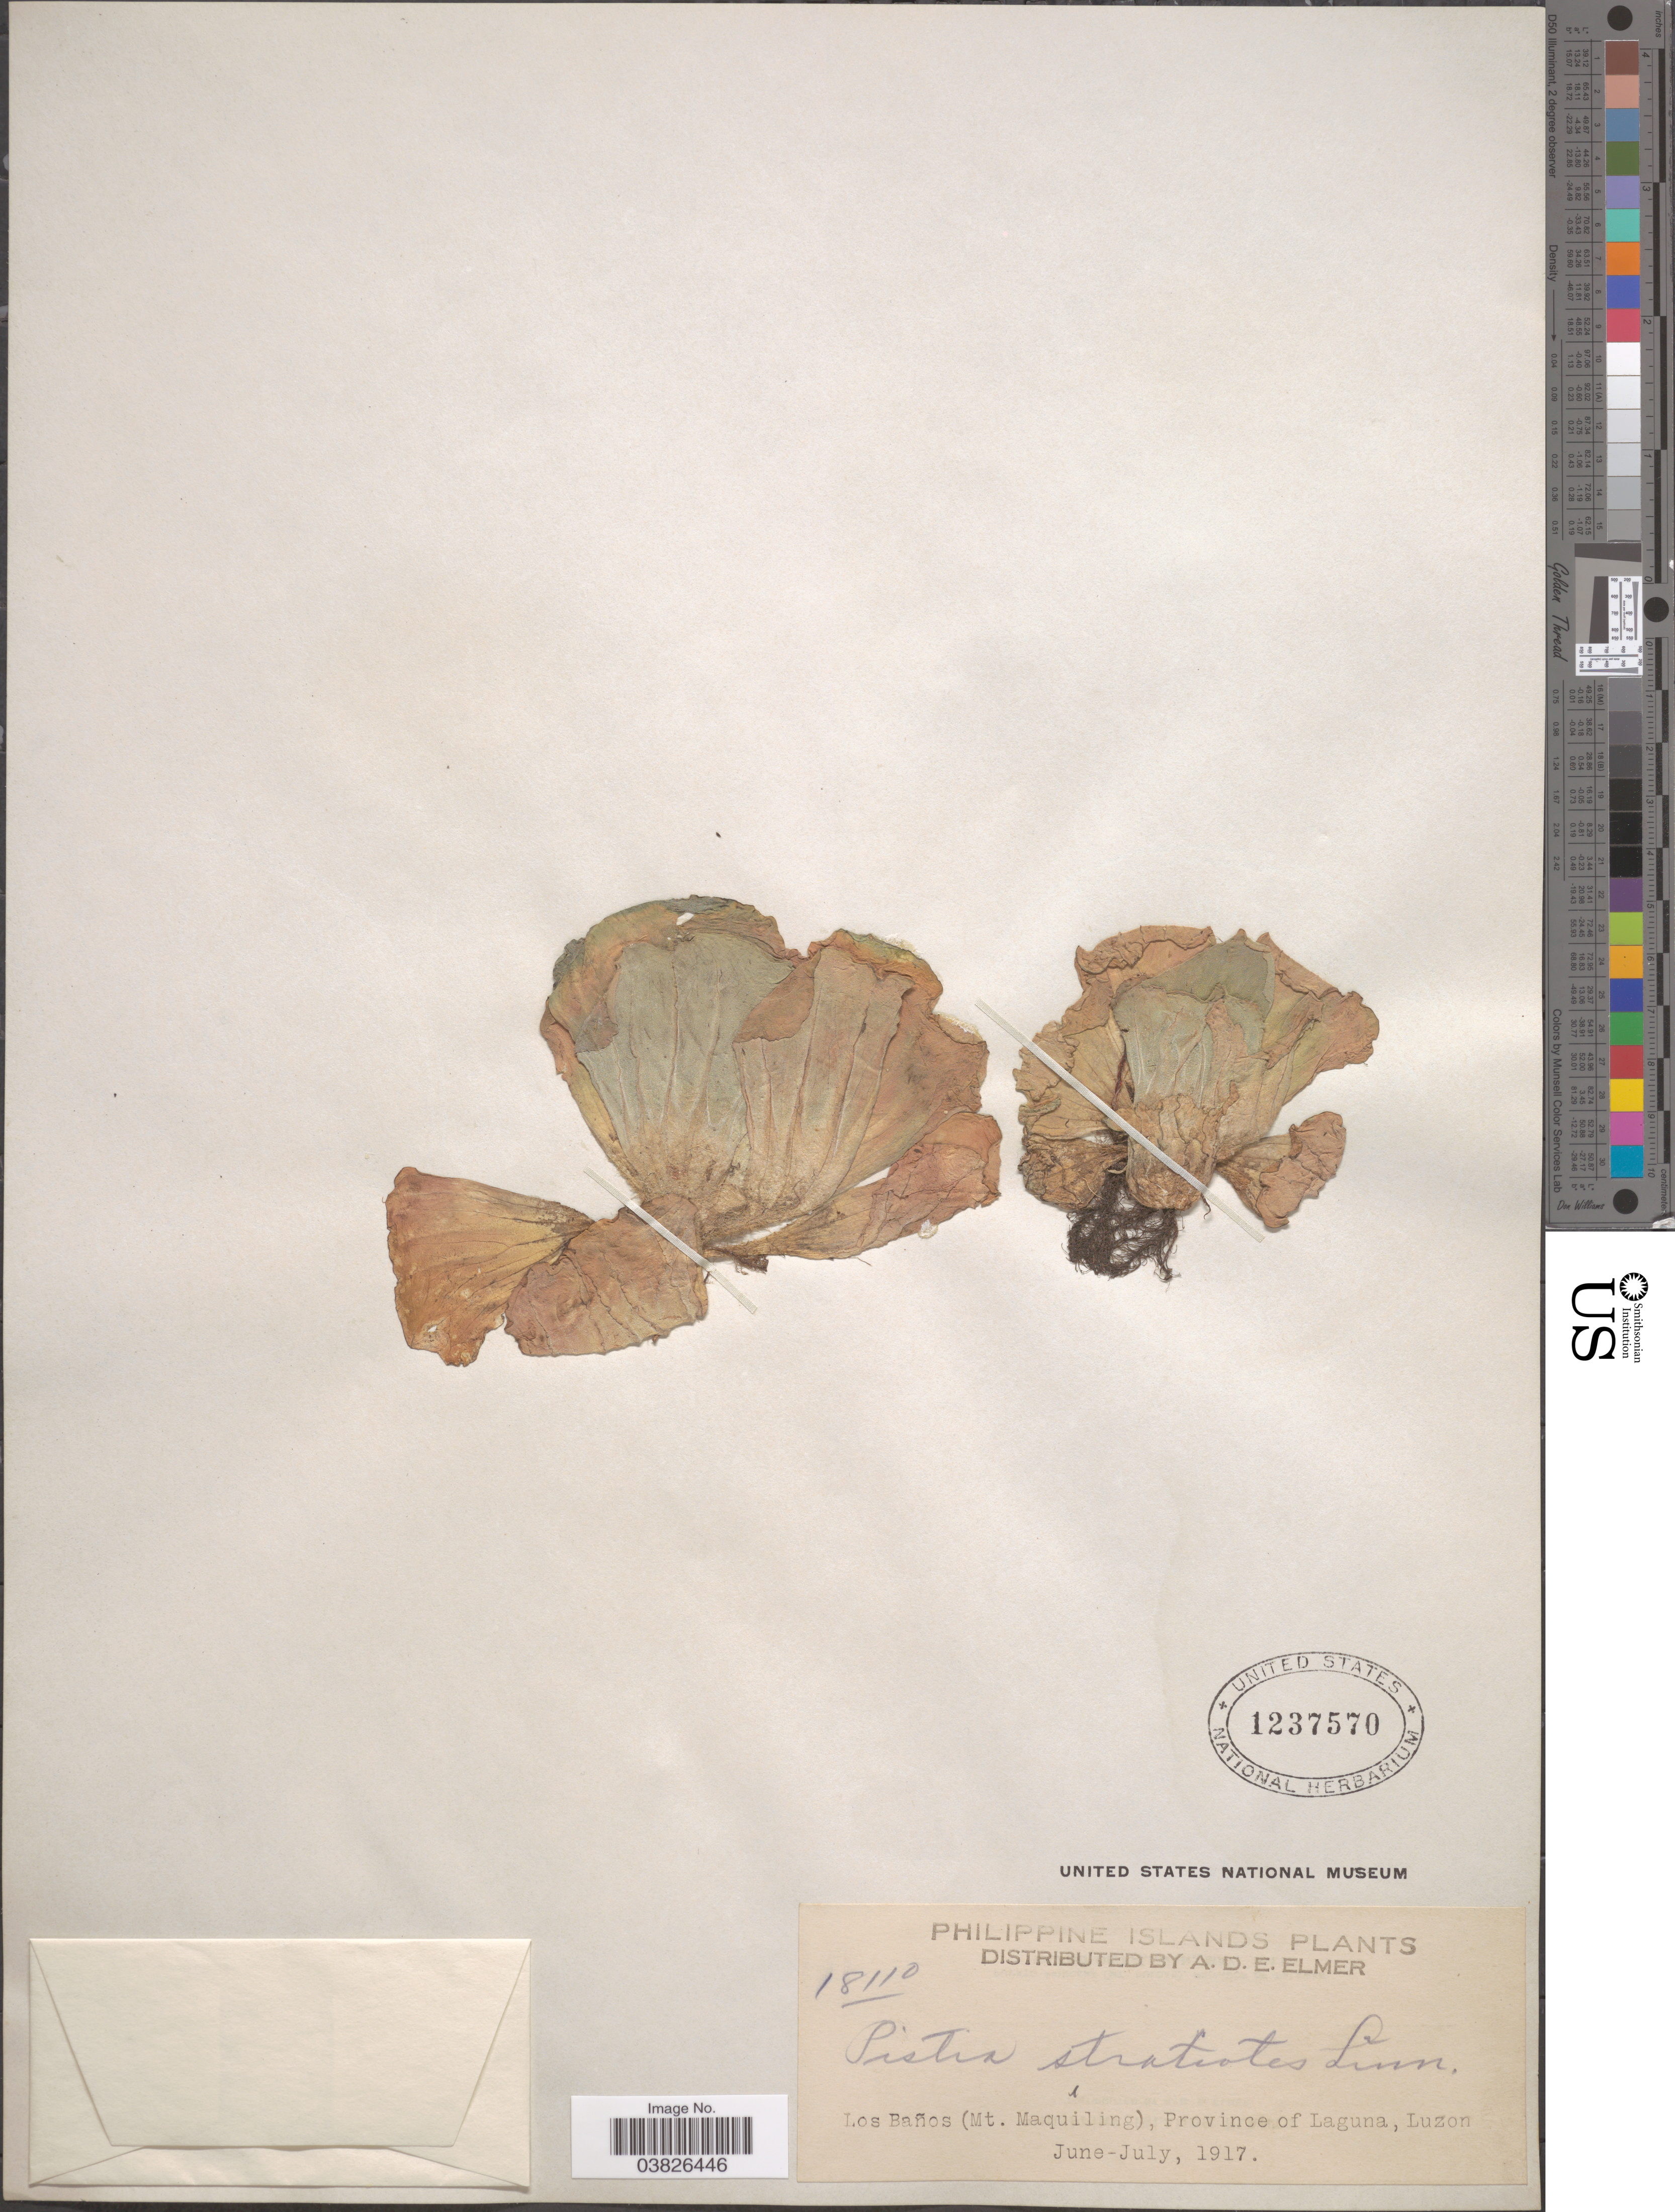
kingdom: Plantae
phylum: Tracheophyta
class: Liliopsida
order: Alismatales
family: Araceae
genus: Pistia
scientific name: Pistia stratiotes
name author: L.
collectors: A. D. E. Elmer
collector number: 18110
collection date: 1917-06/1917-07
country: Philippines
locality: Los Baños (Mt. Maquiling), Province of Laguna, Luzon.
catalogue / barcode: US 1237570